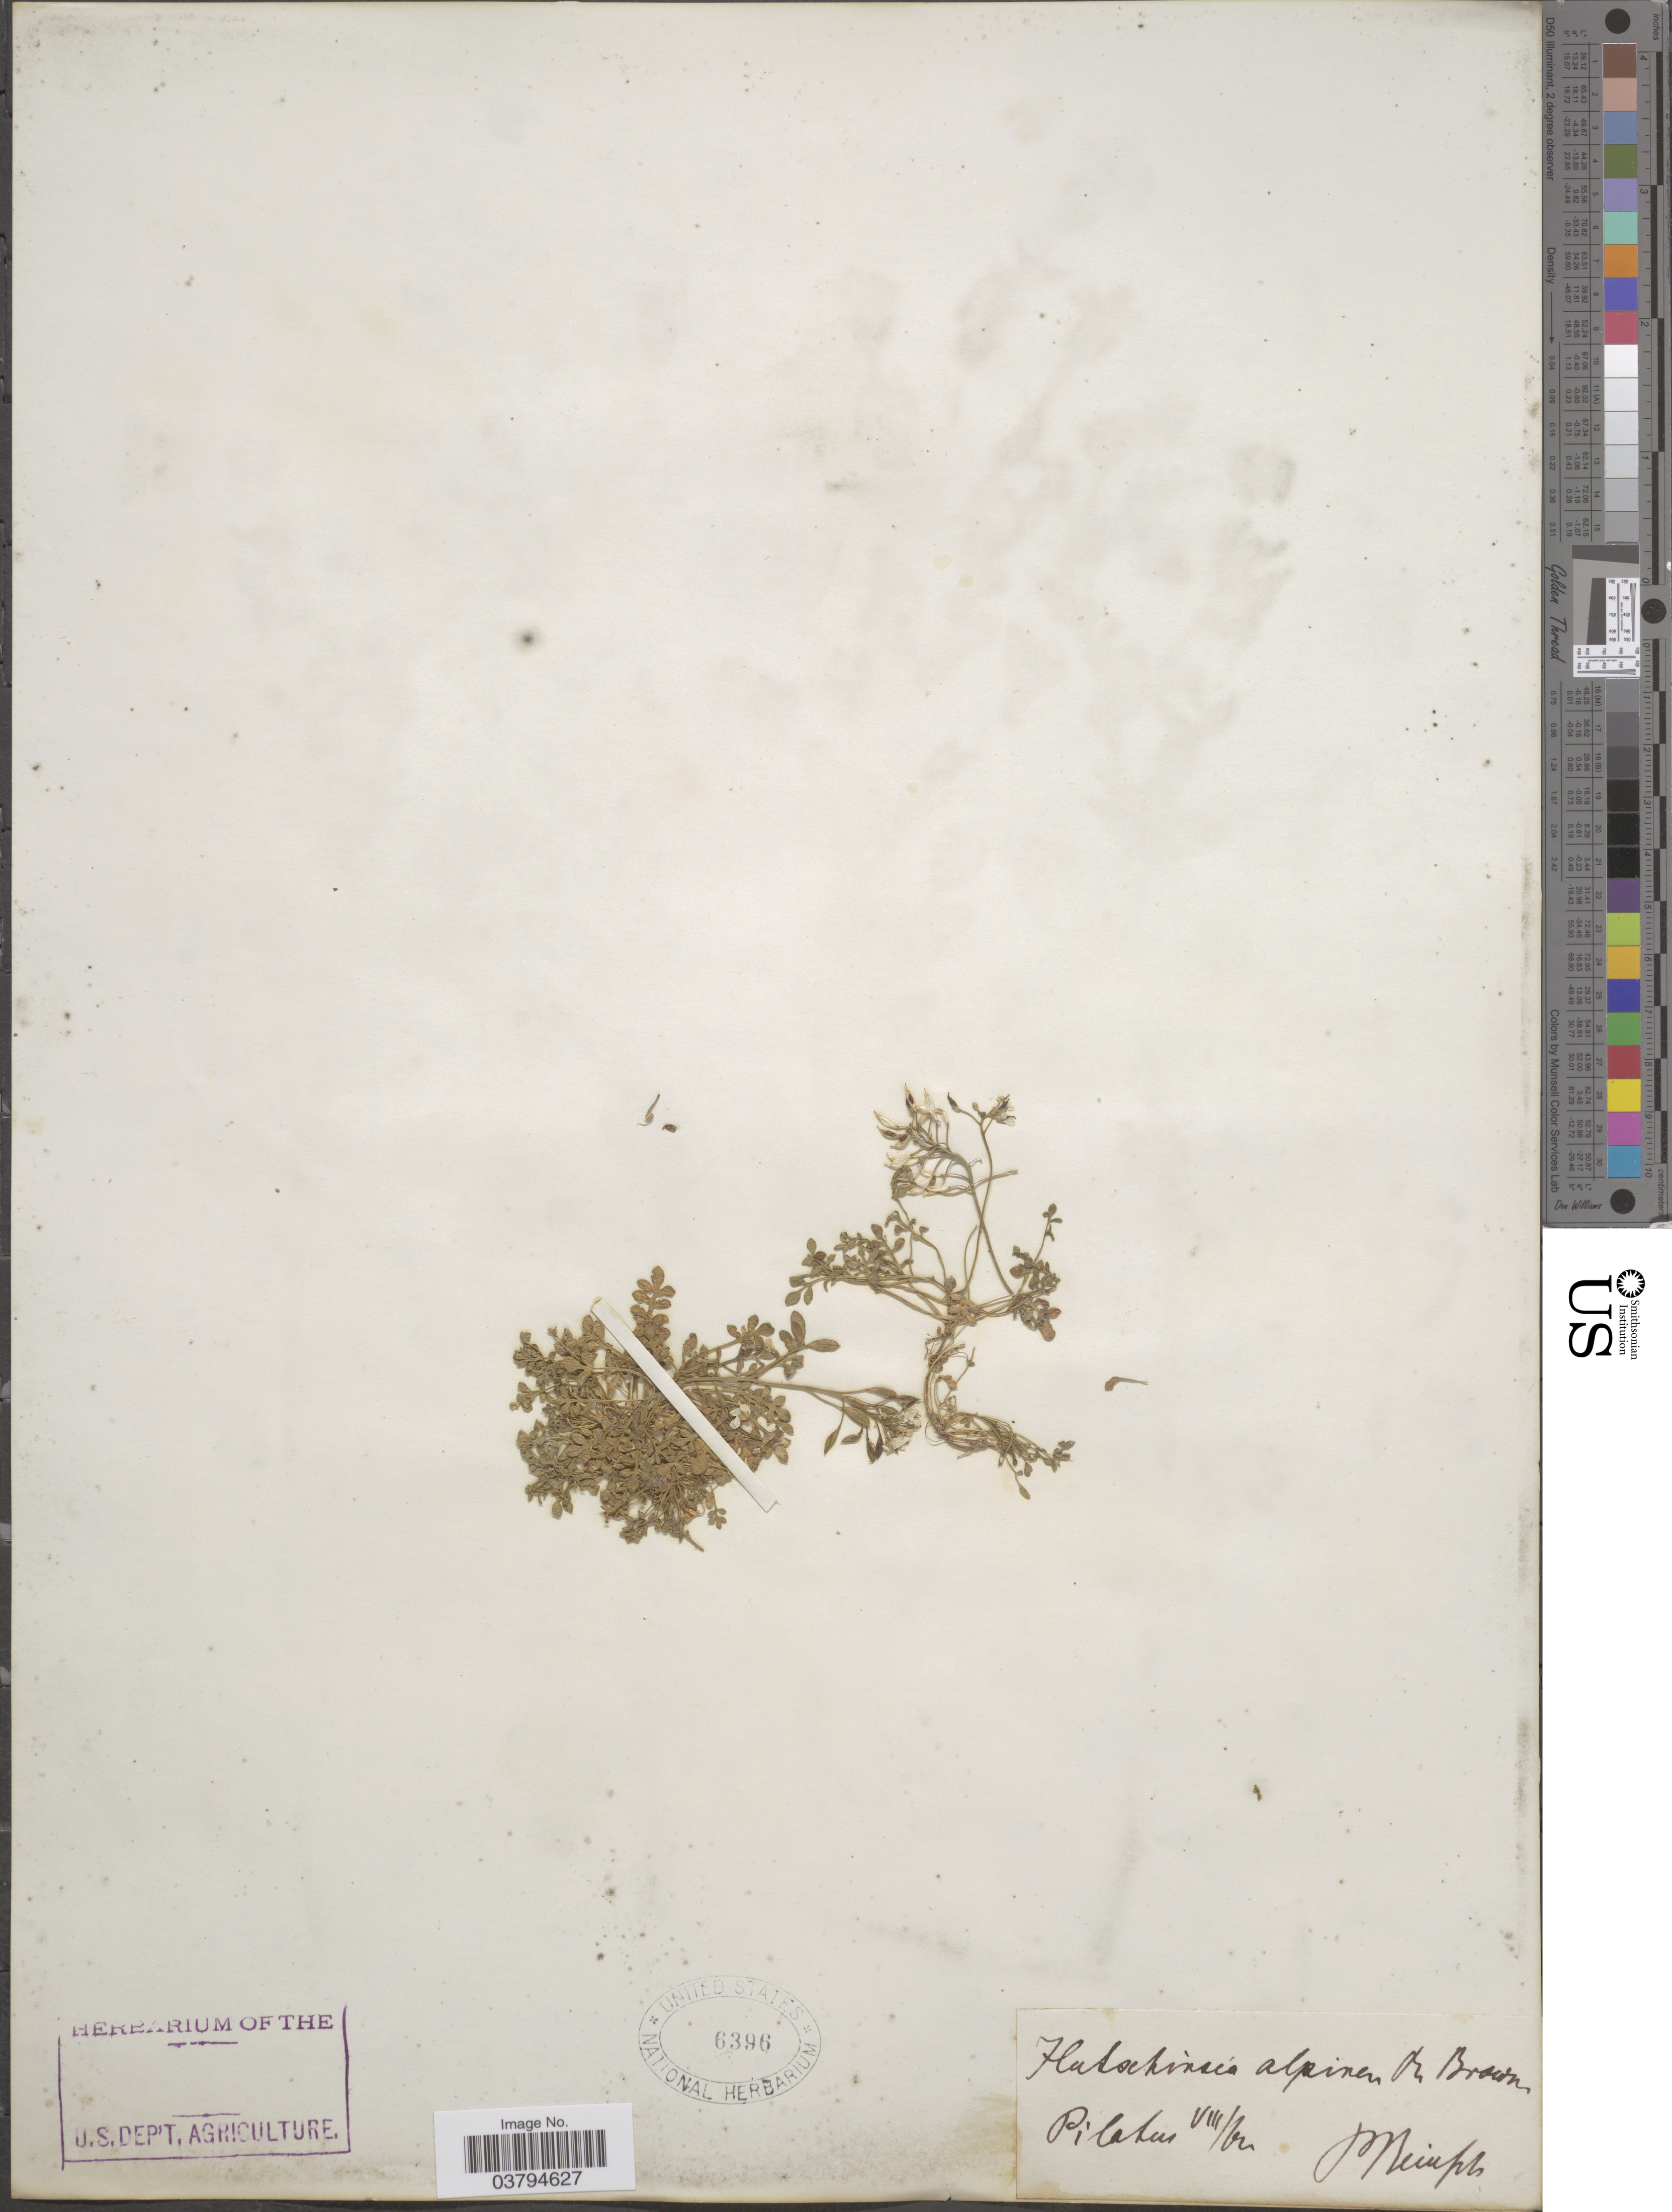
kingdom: Plantae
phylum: Tracheophyta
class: Magnoliopsida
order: Brassicales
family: Brassicaceae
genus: Hutchinsia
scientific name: Hutchinsia alpina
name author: W.T. Aiton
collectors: P. Reinsch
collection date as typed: Transcribed d/m/y: /8/62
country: Switzerland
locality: Pilatus.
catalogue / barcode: US 6396